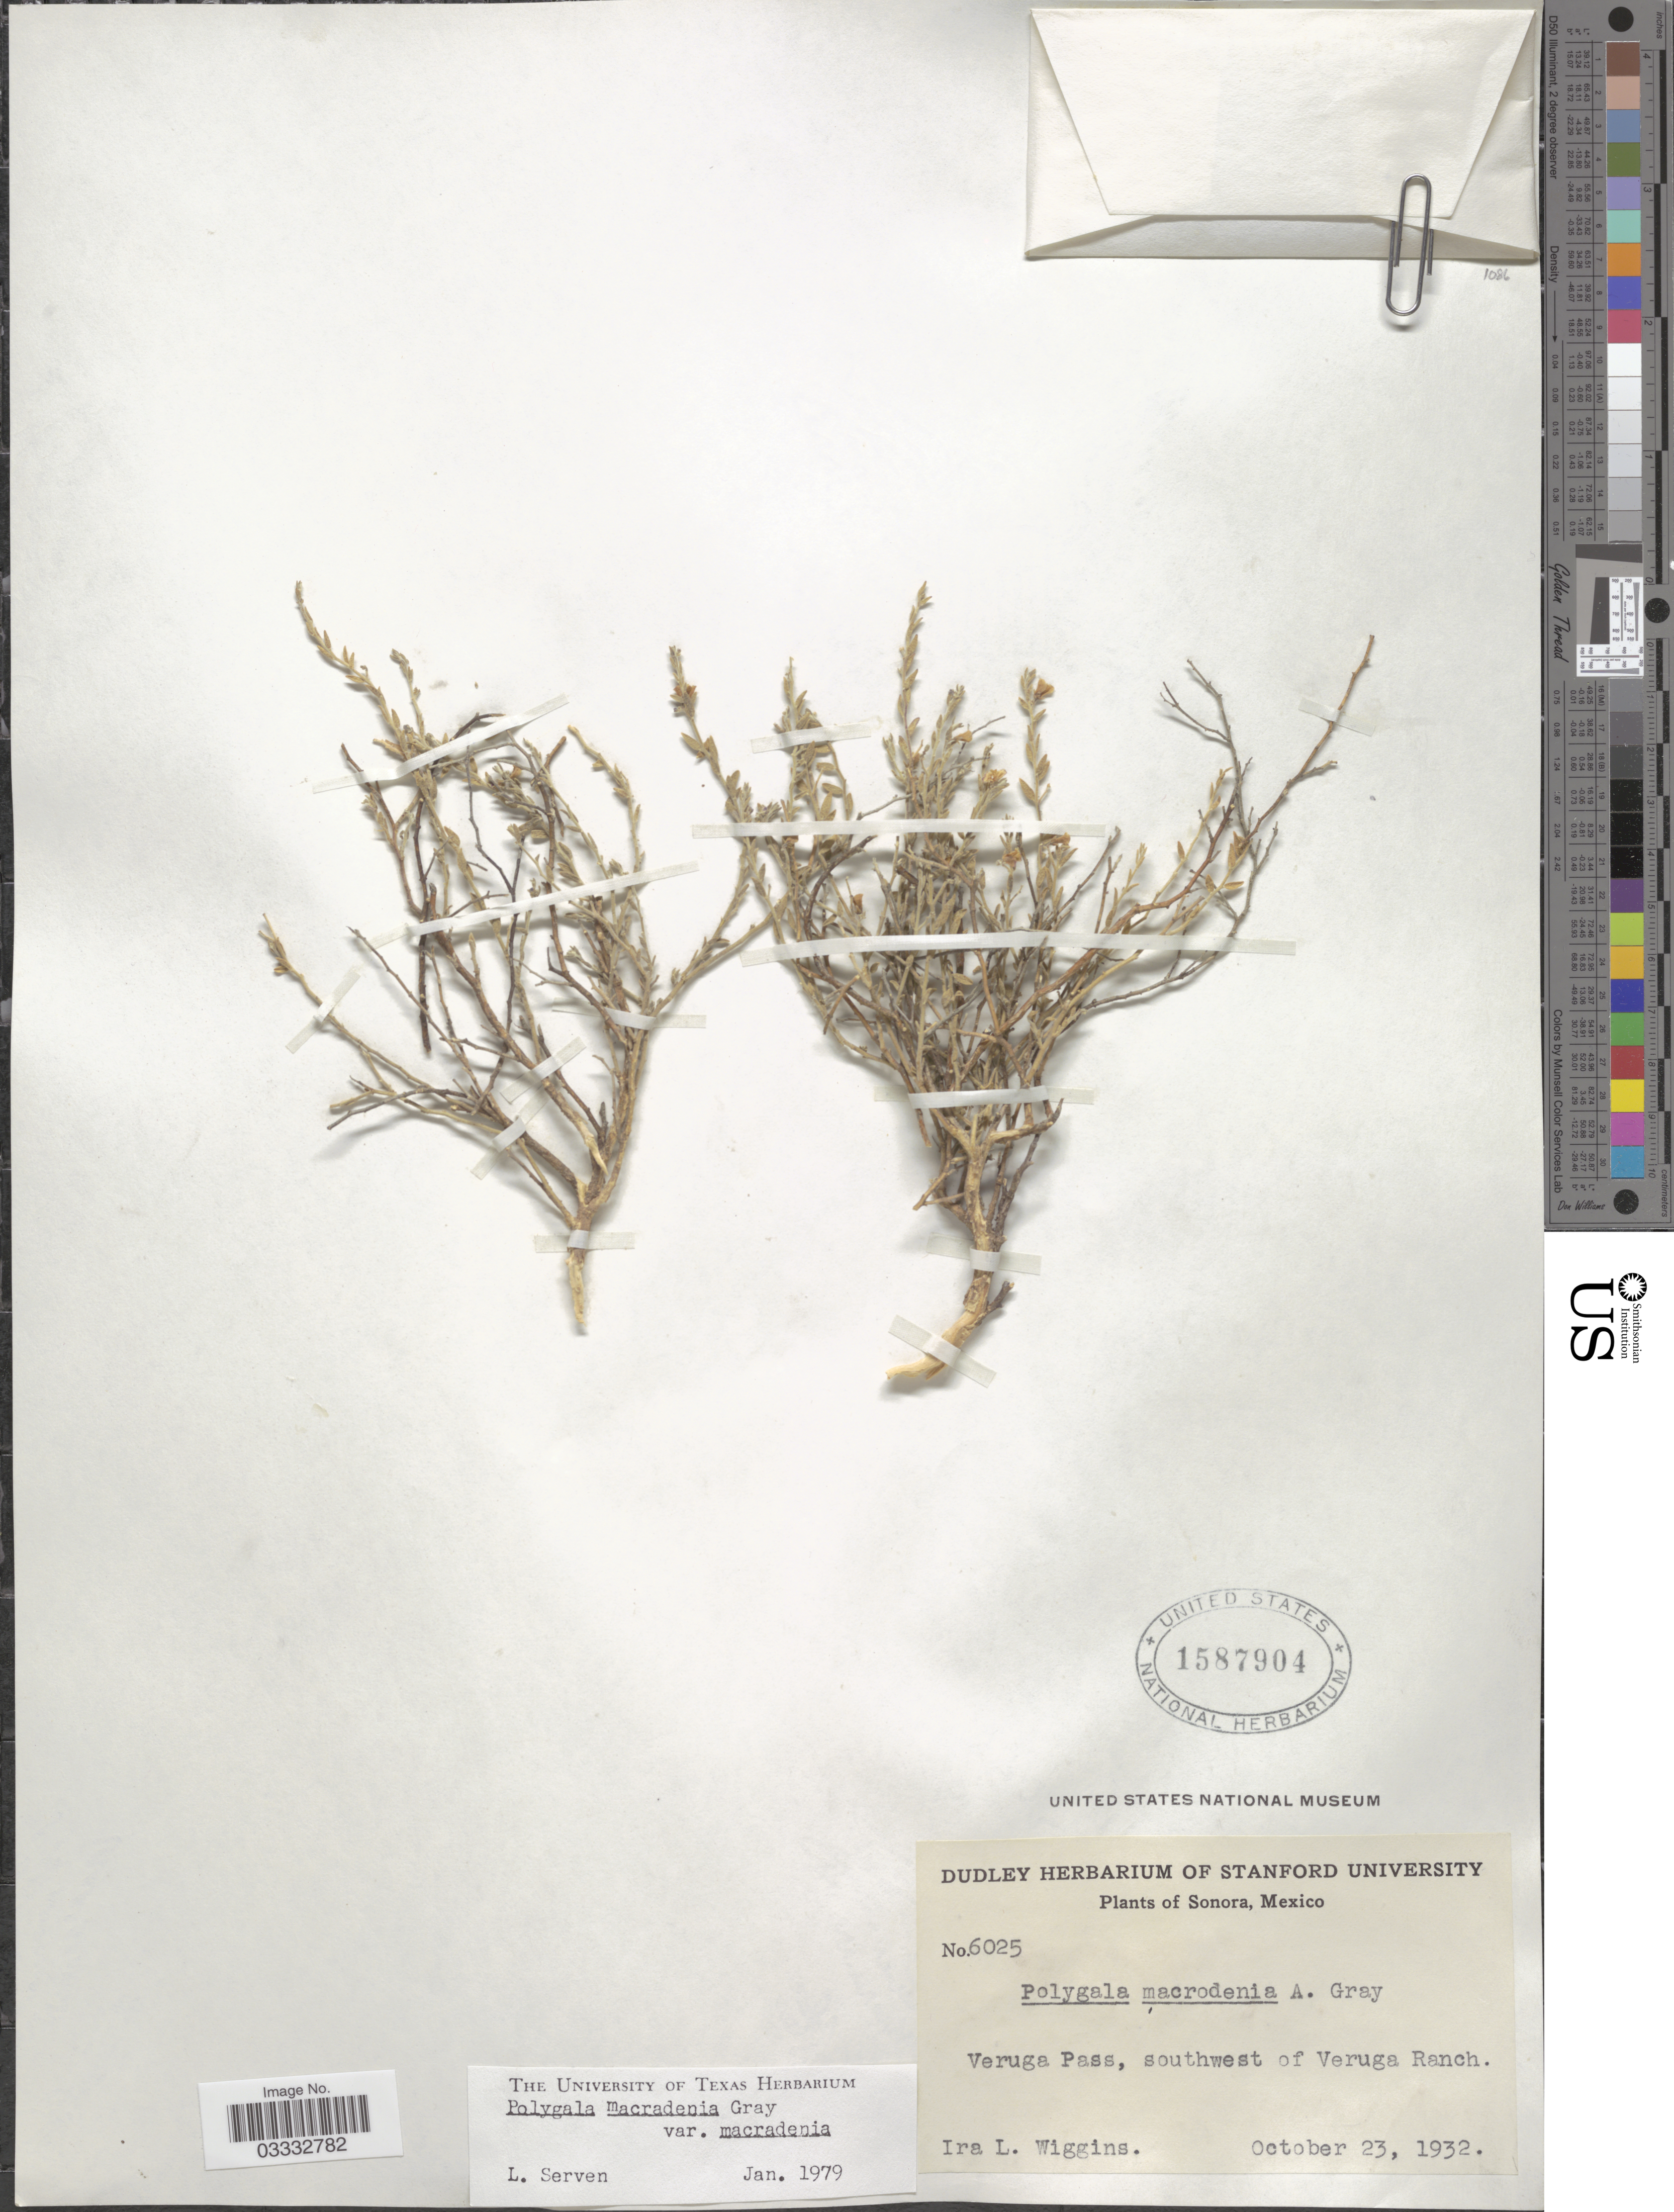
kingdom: Plantae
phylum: Tracheophyta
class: Magnoliopsida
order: Fabales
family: Polygalaceae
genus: Hebecarpa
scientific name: Hebecarpa macradenia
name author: (A. Gray) J.R. Abbott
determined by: Strong, Mark T., (BOT), Smithsonian Institution - National Museum of Natural History (UNITED STATES)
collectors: I. L. Wiggins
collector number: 6025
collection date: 1932-10-23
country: Mexico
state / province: Sonora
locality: Veruga Pass, southwest of Veruga Ranch.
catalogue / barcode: US 1587904